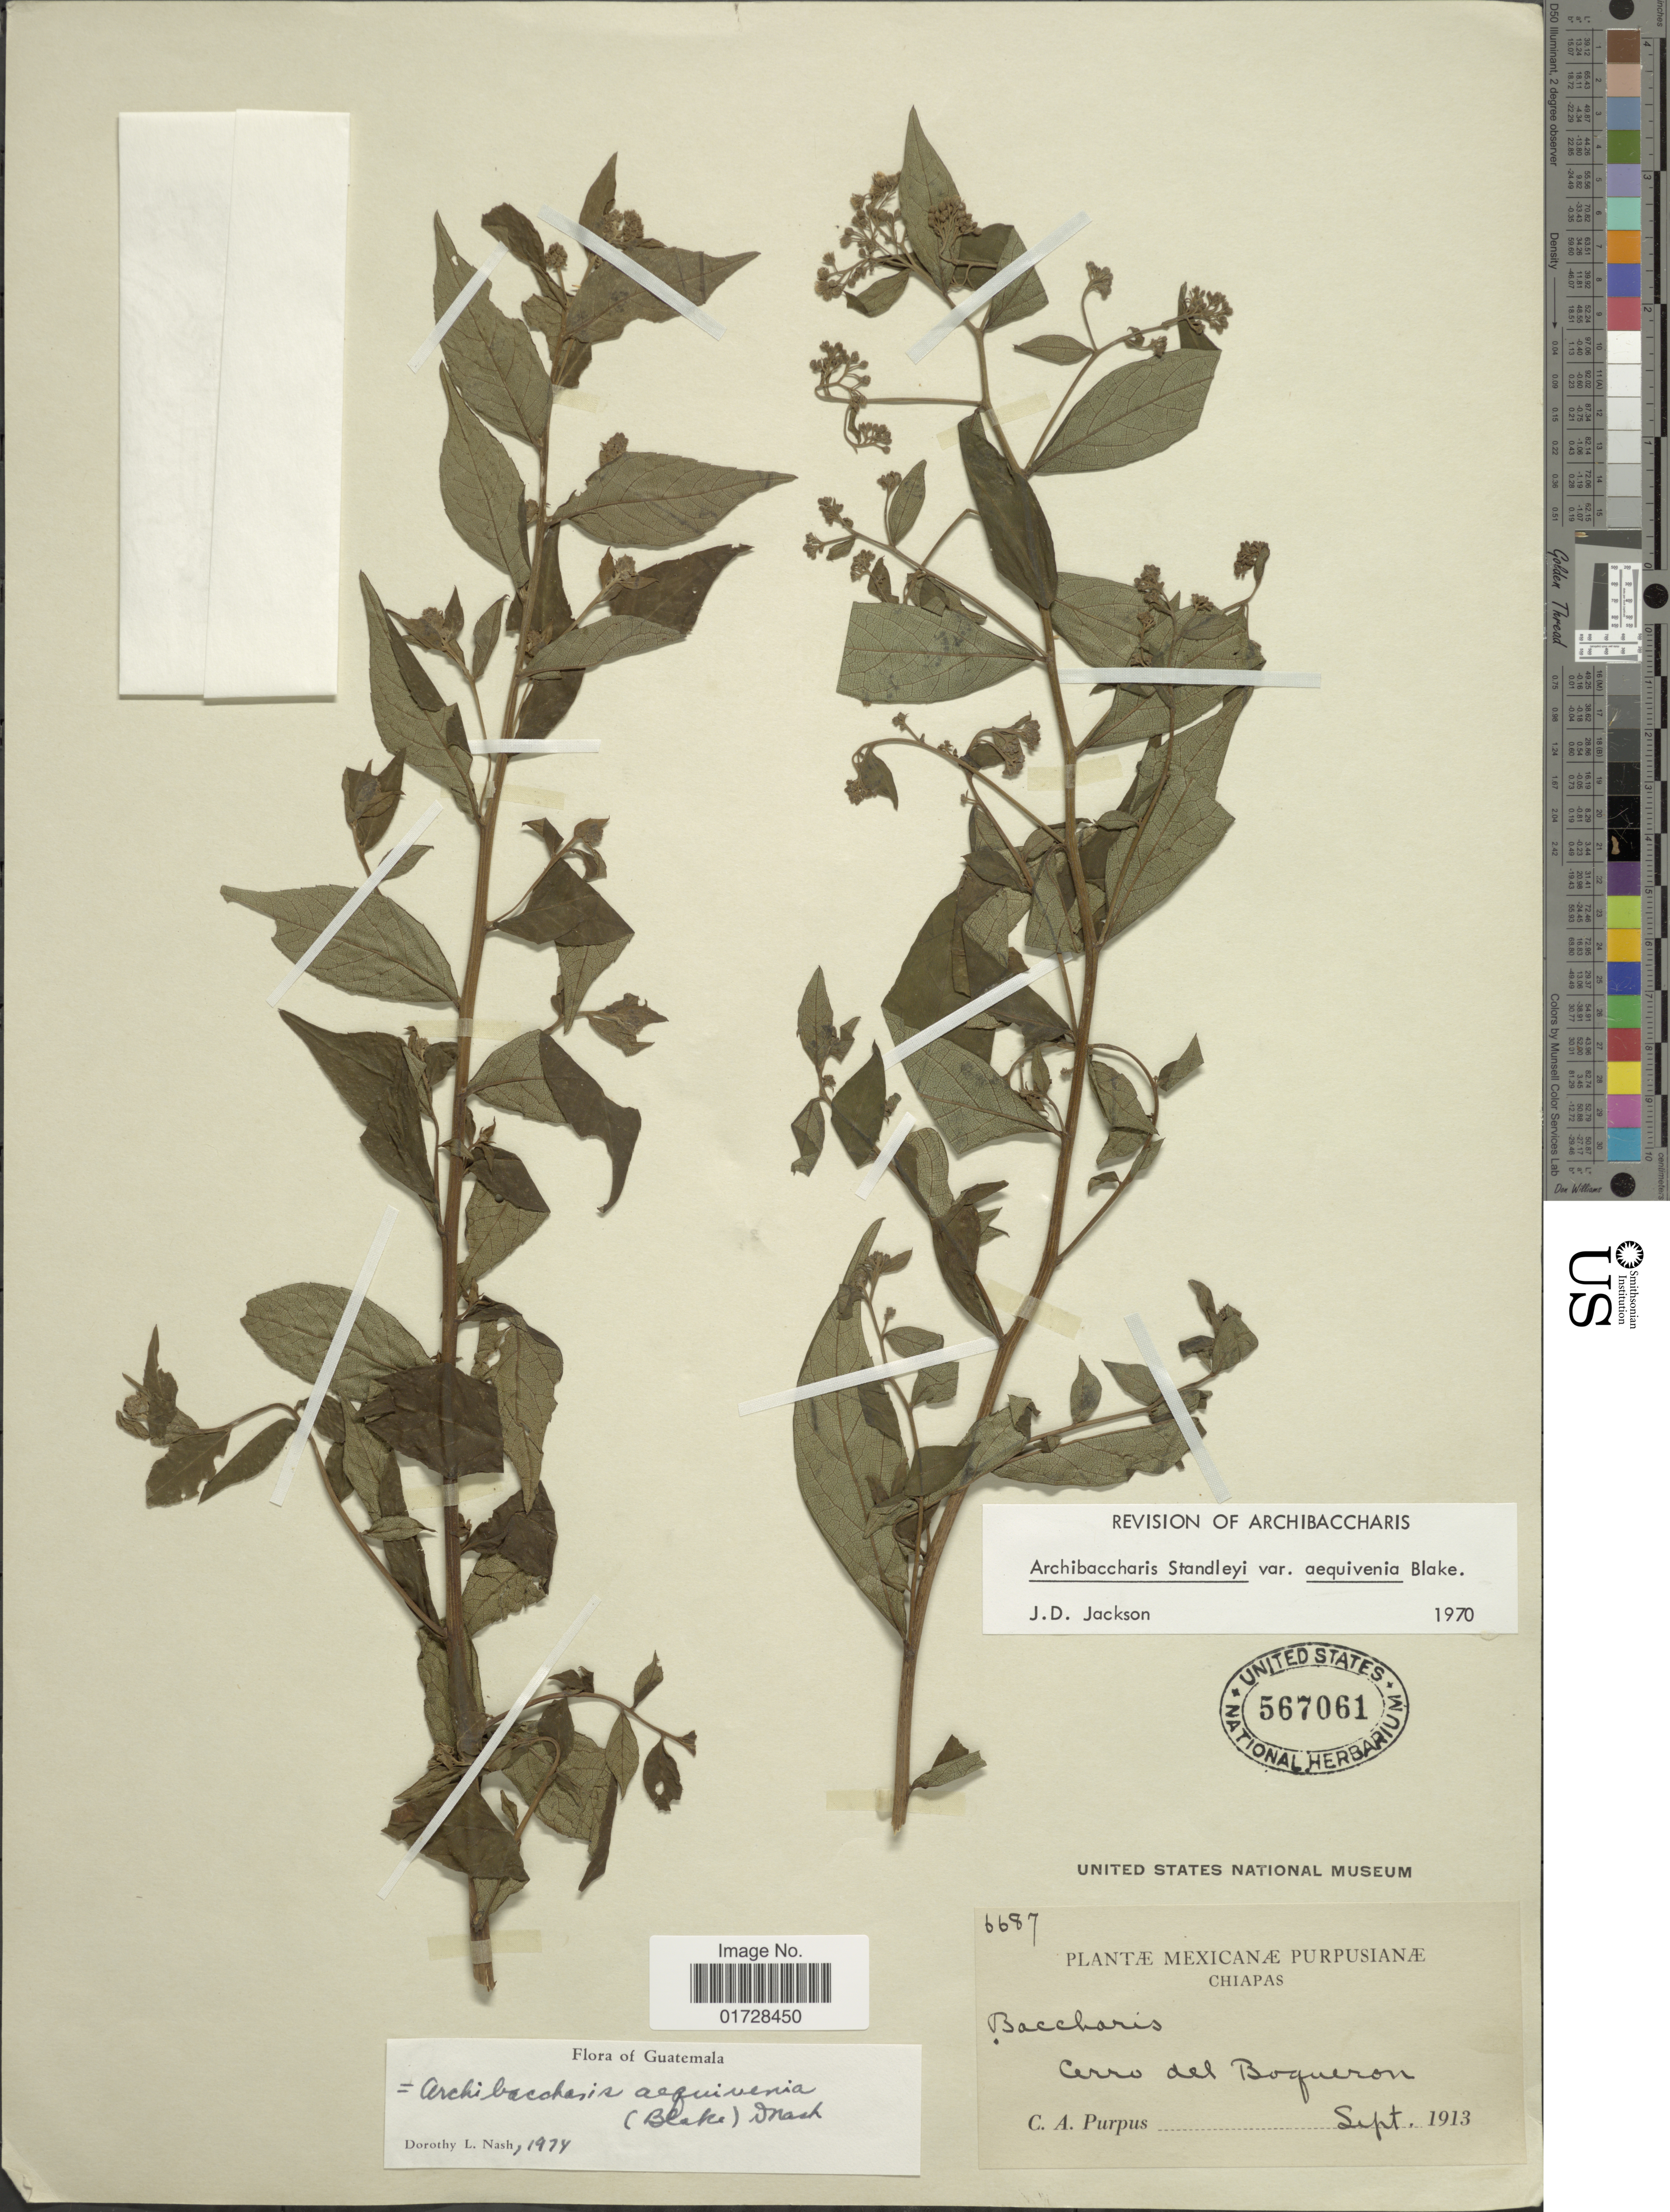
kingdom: Plantae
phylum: Tracheophyta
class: Magnoliopsida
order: Asterales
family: Asteraceae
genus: Archibaccharis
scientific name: Archibaccharis aequivenia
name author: (S.F. Blake) D.L. Nash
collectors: C. A. Purpus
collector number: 6687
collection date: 1913-09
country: Mexico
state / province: Chiapas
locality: Cerro del Boqueron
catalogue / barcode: US 567061